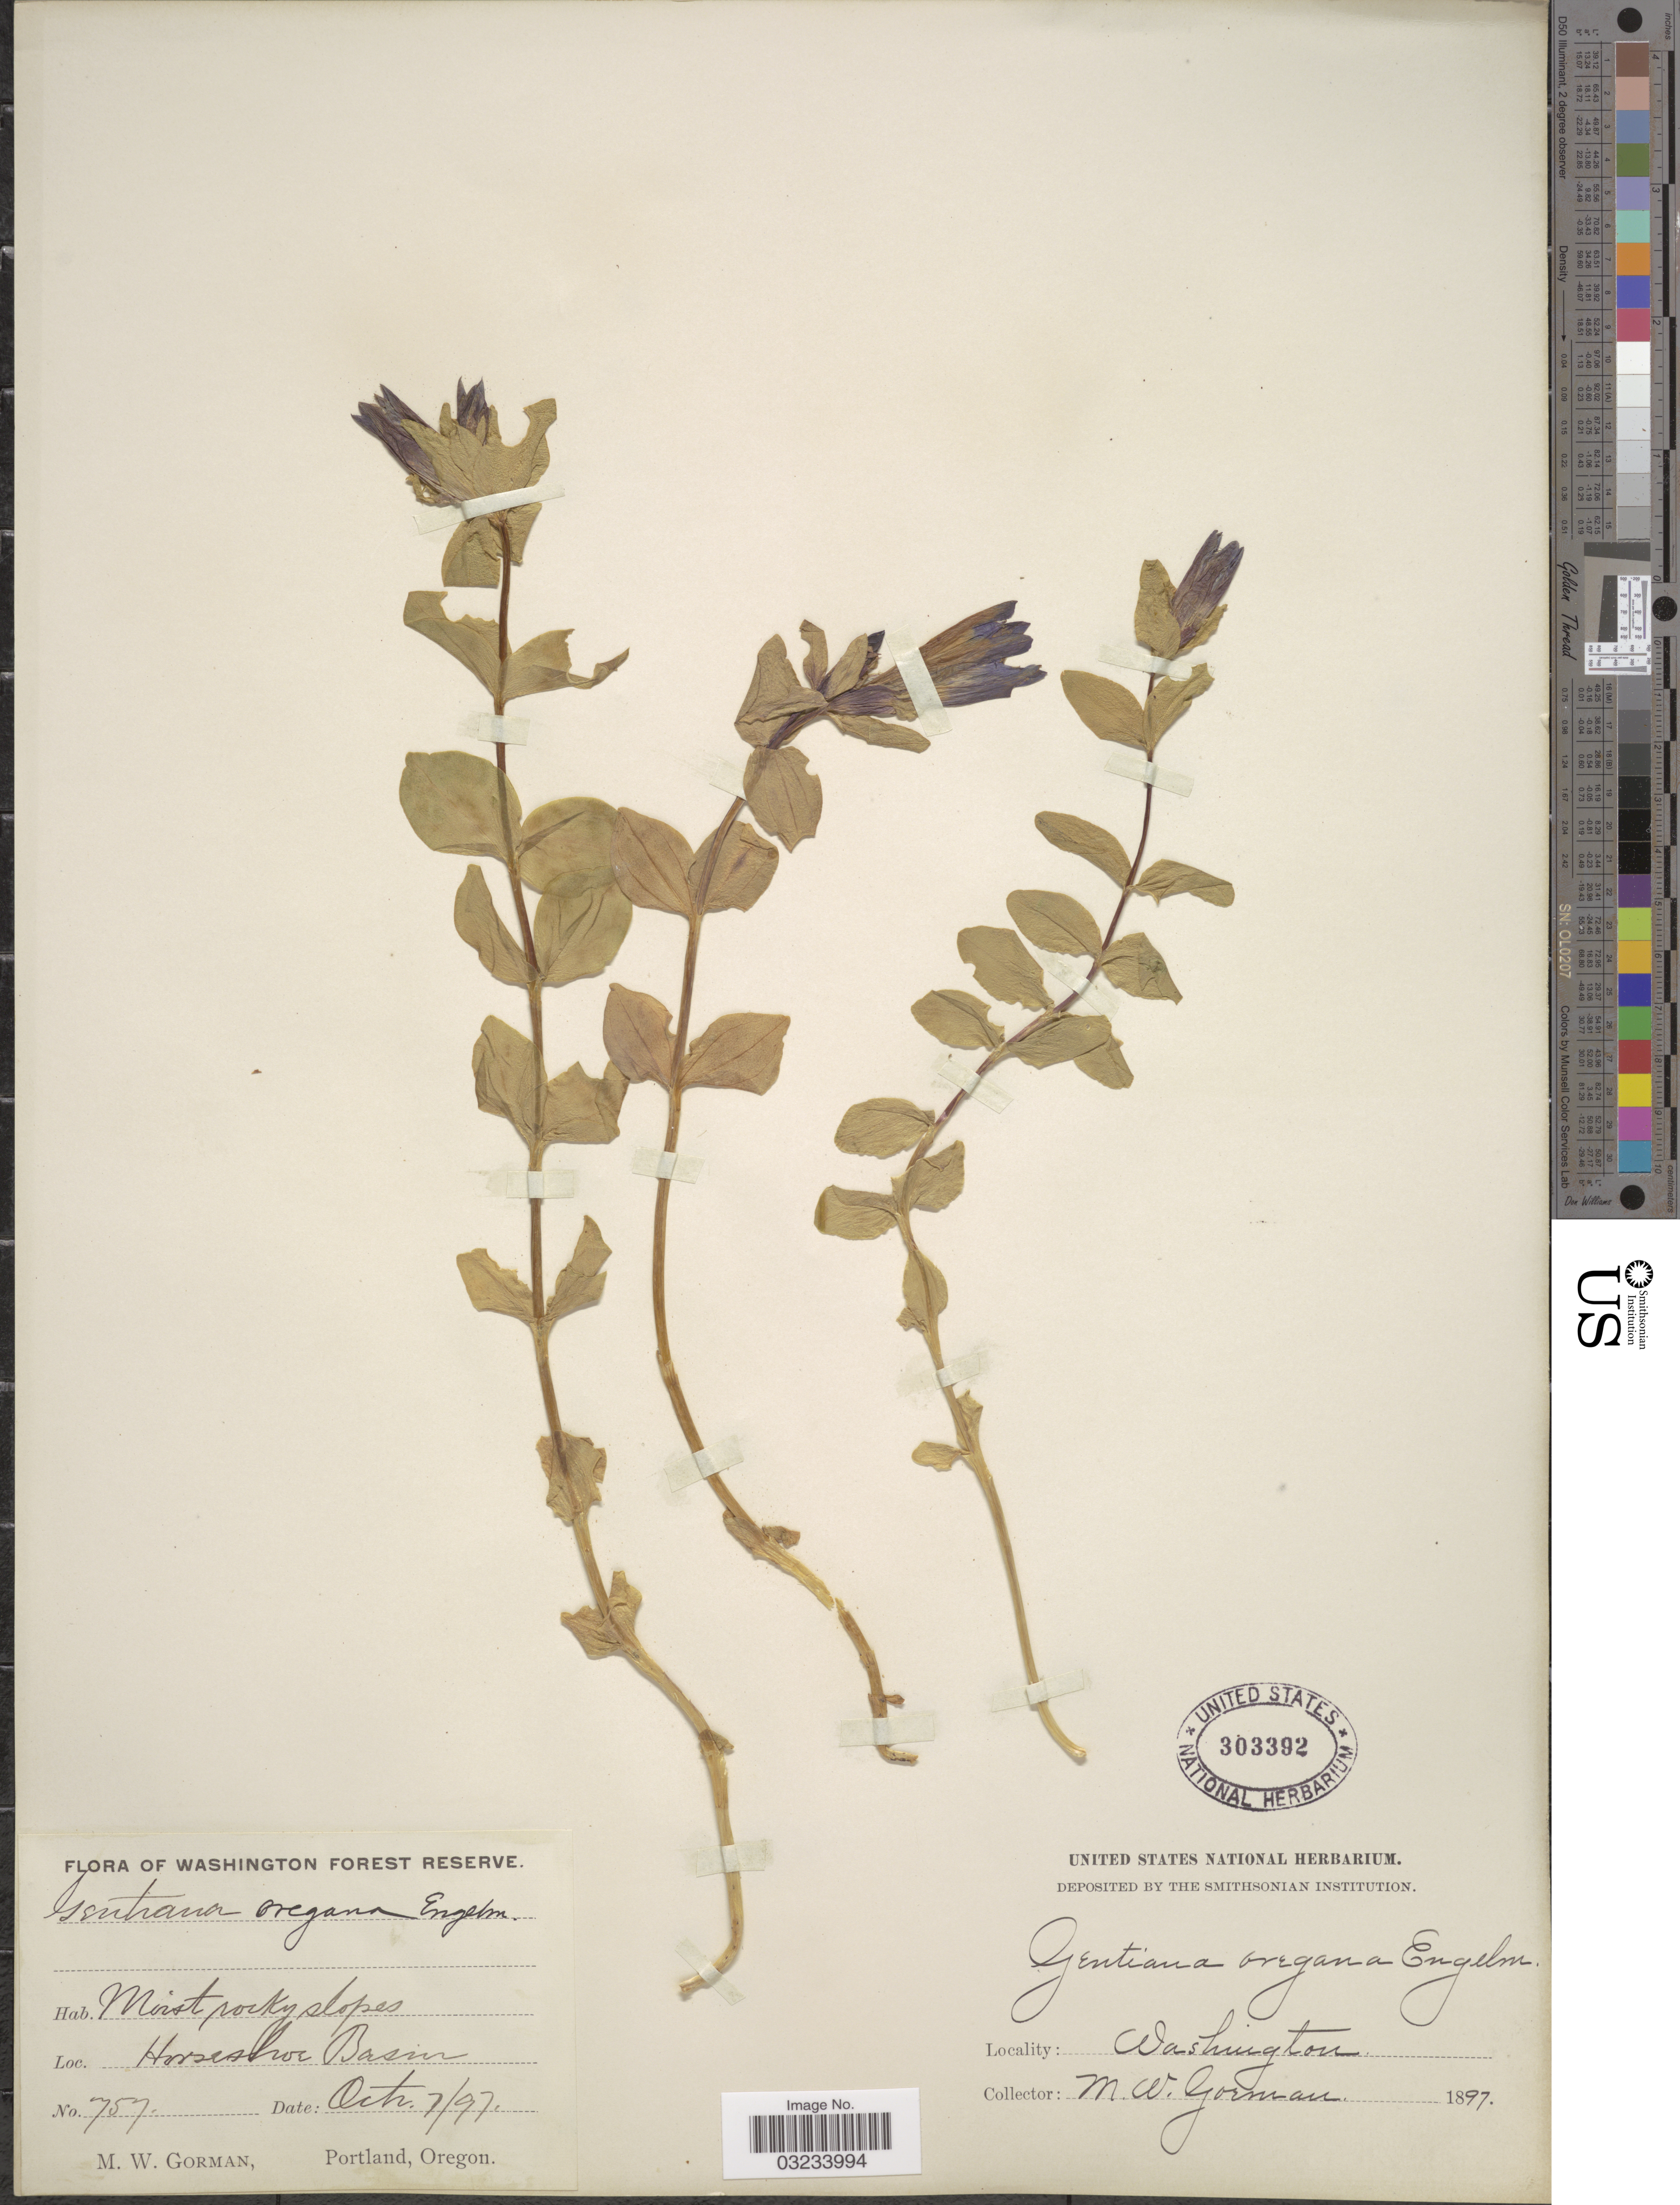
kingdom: Plantae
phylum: Tracheophyta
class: Magnoliopsida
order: Gentianales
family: Gentianaceae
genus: Gentiana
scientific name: Gentiana calycosa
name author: Griseb.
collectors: M. W. Gorman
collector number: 757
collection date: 1897-10-07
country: United States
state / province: Washington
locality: Horseshoe Basin.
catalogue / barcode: US 303392